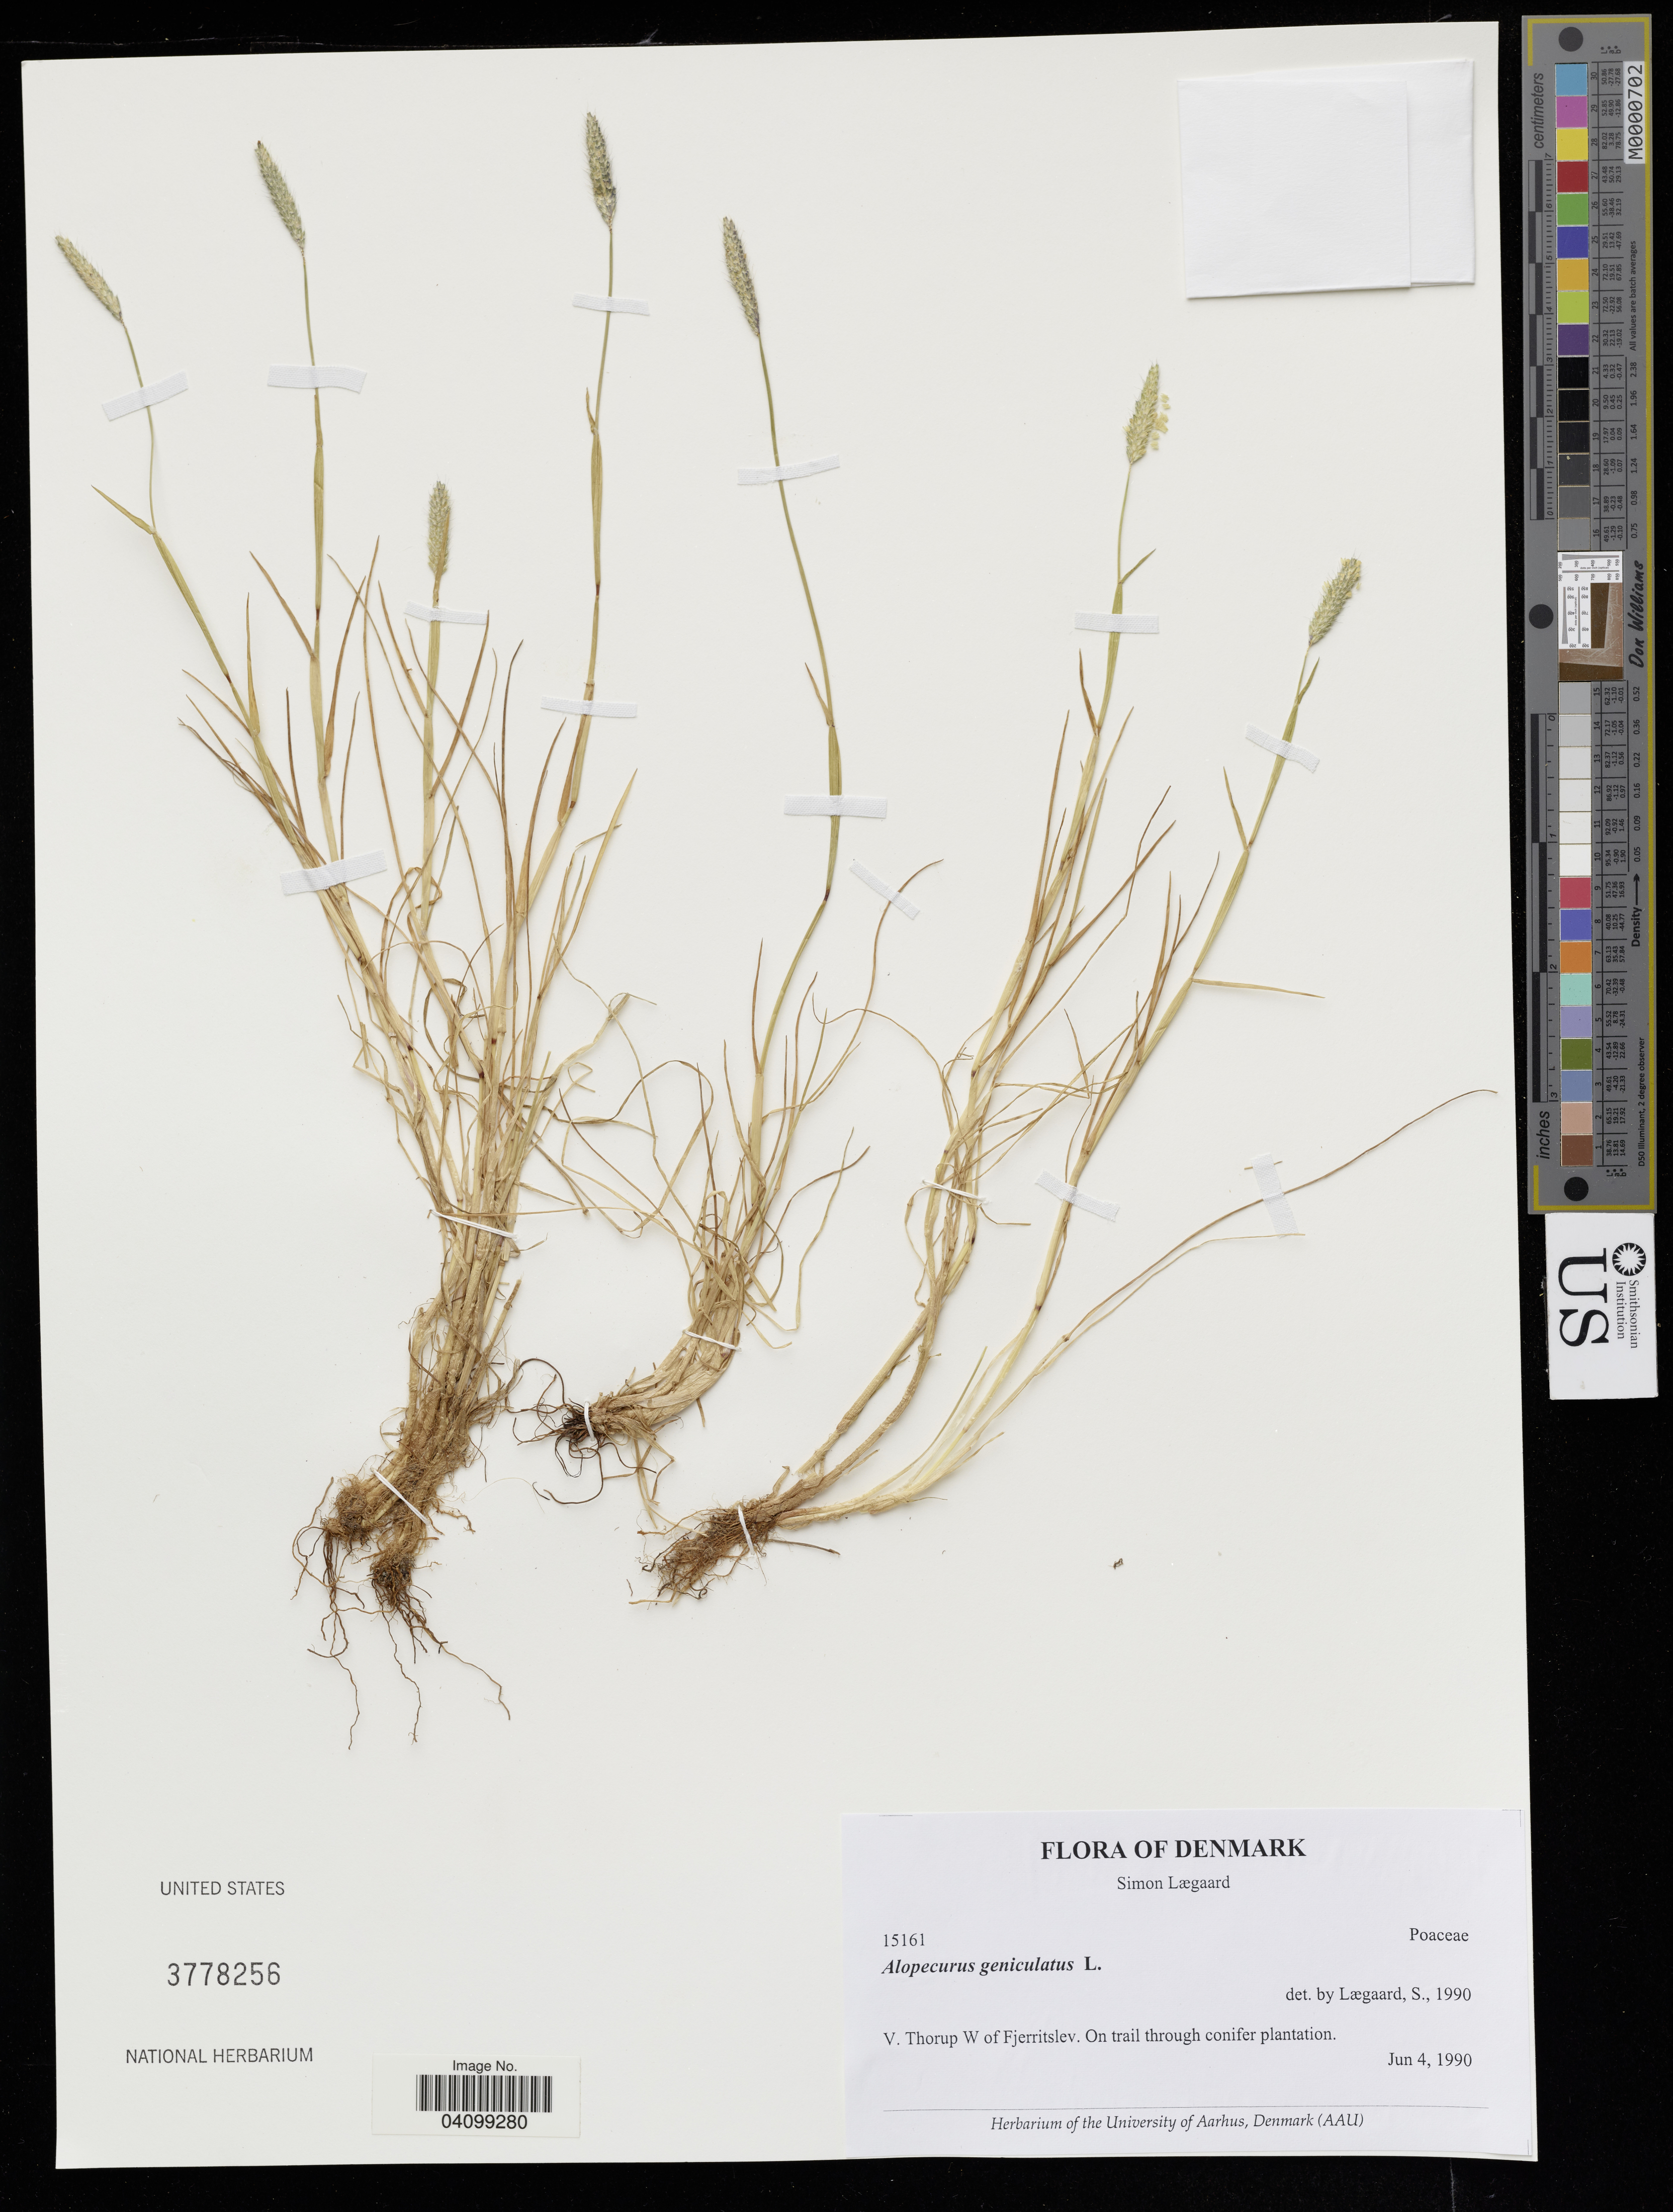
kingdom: Plantae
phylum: Tracheophyta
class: Liliopsida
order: Poales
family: Poaceae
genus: Alopecurus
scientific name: Alopecurus geniculatus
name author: L.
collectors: S. Lægaard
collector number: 15161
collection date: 1990-06-04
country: Denmark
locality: V. Thorup W of Fjerritslev, On trail through conifer plantation.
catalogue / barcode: US 3778256